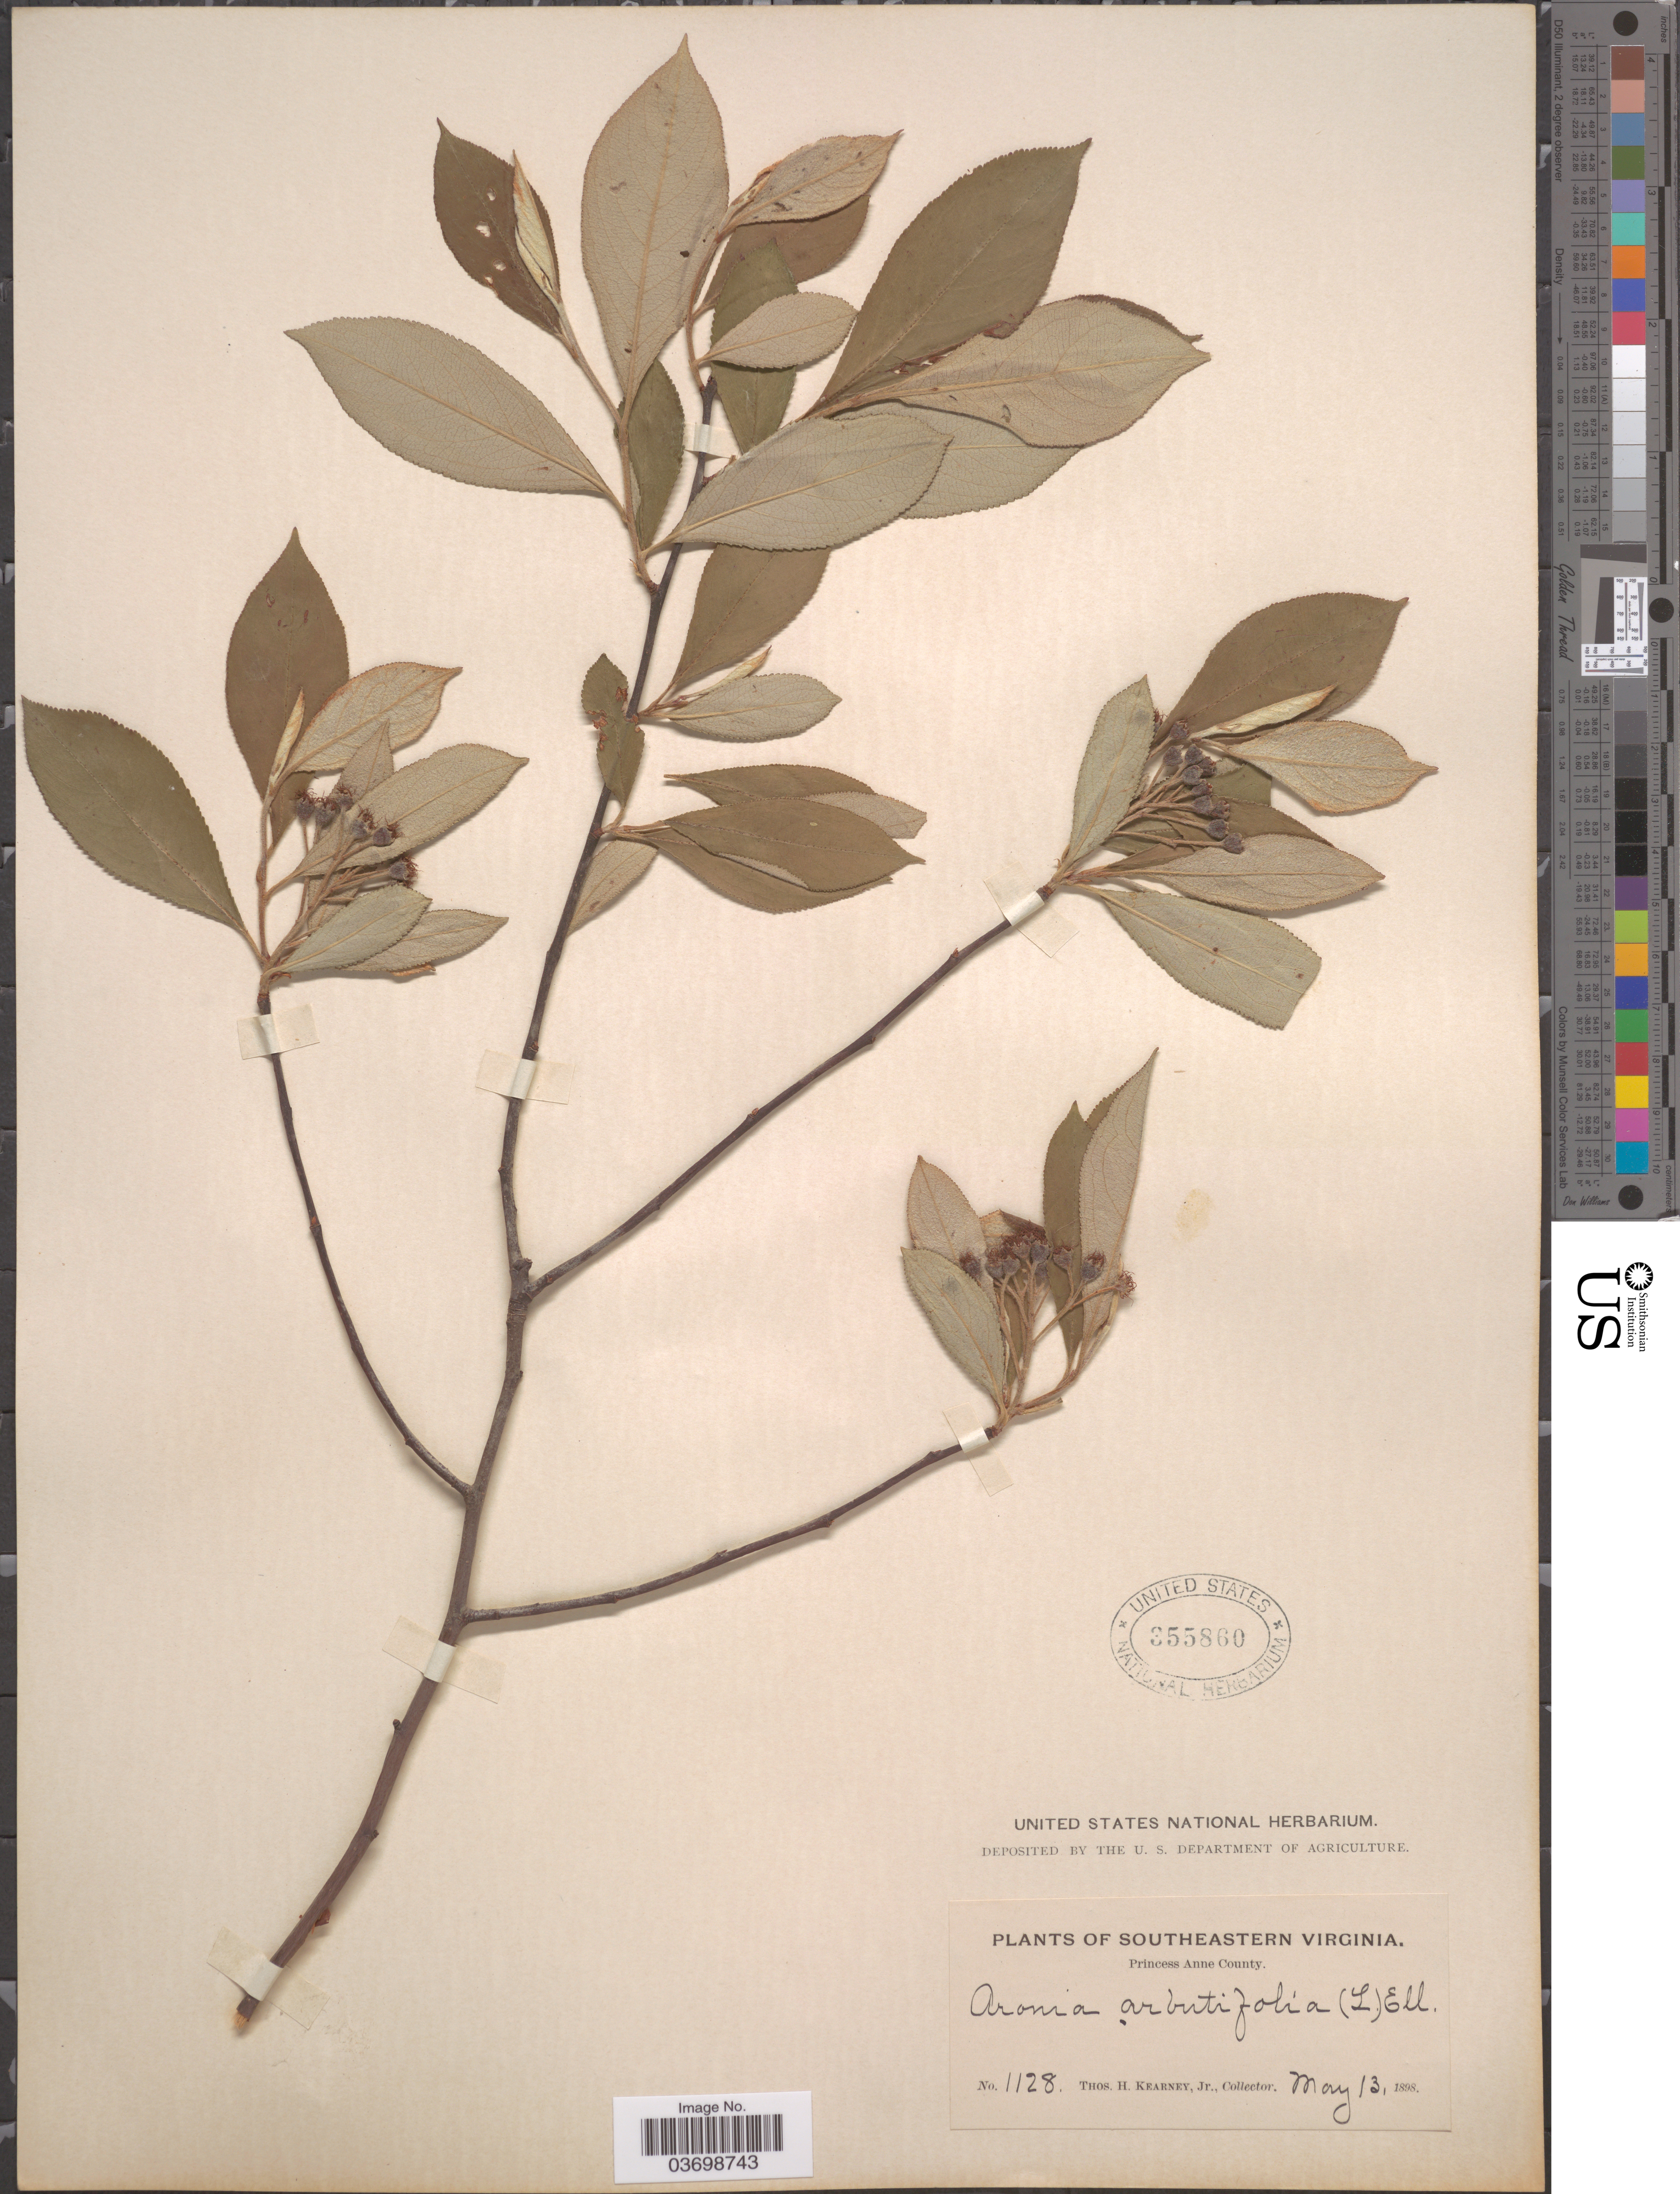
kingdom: Plantae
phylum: Tracheophyta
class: Magnoliopsida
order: Rosales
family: Rosaceae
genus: Aronia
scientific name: Aronia arbutifolia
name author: (L.) Pers.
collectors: T. H. Kearney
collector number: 1128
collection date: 1898-05-13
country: United States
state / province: Virginia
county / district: City of Virginia Beach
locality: Southeastern Virginia. Princess Anne County.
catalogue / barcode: US 355860